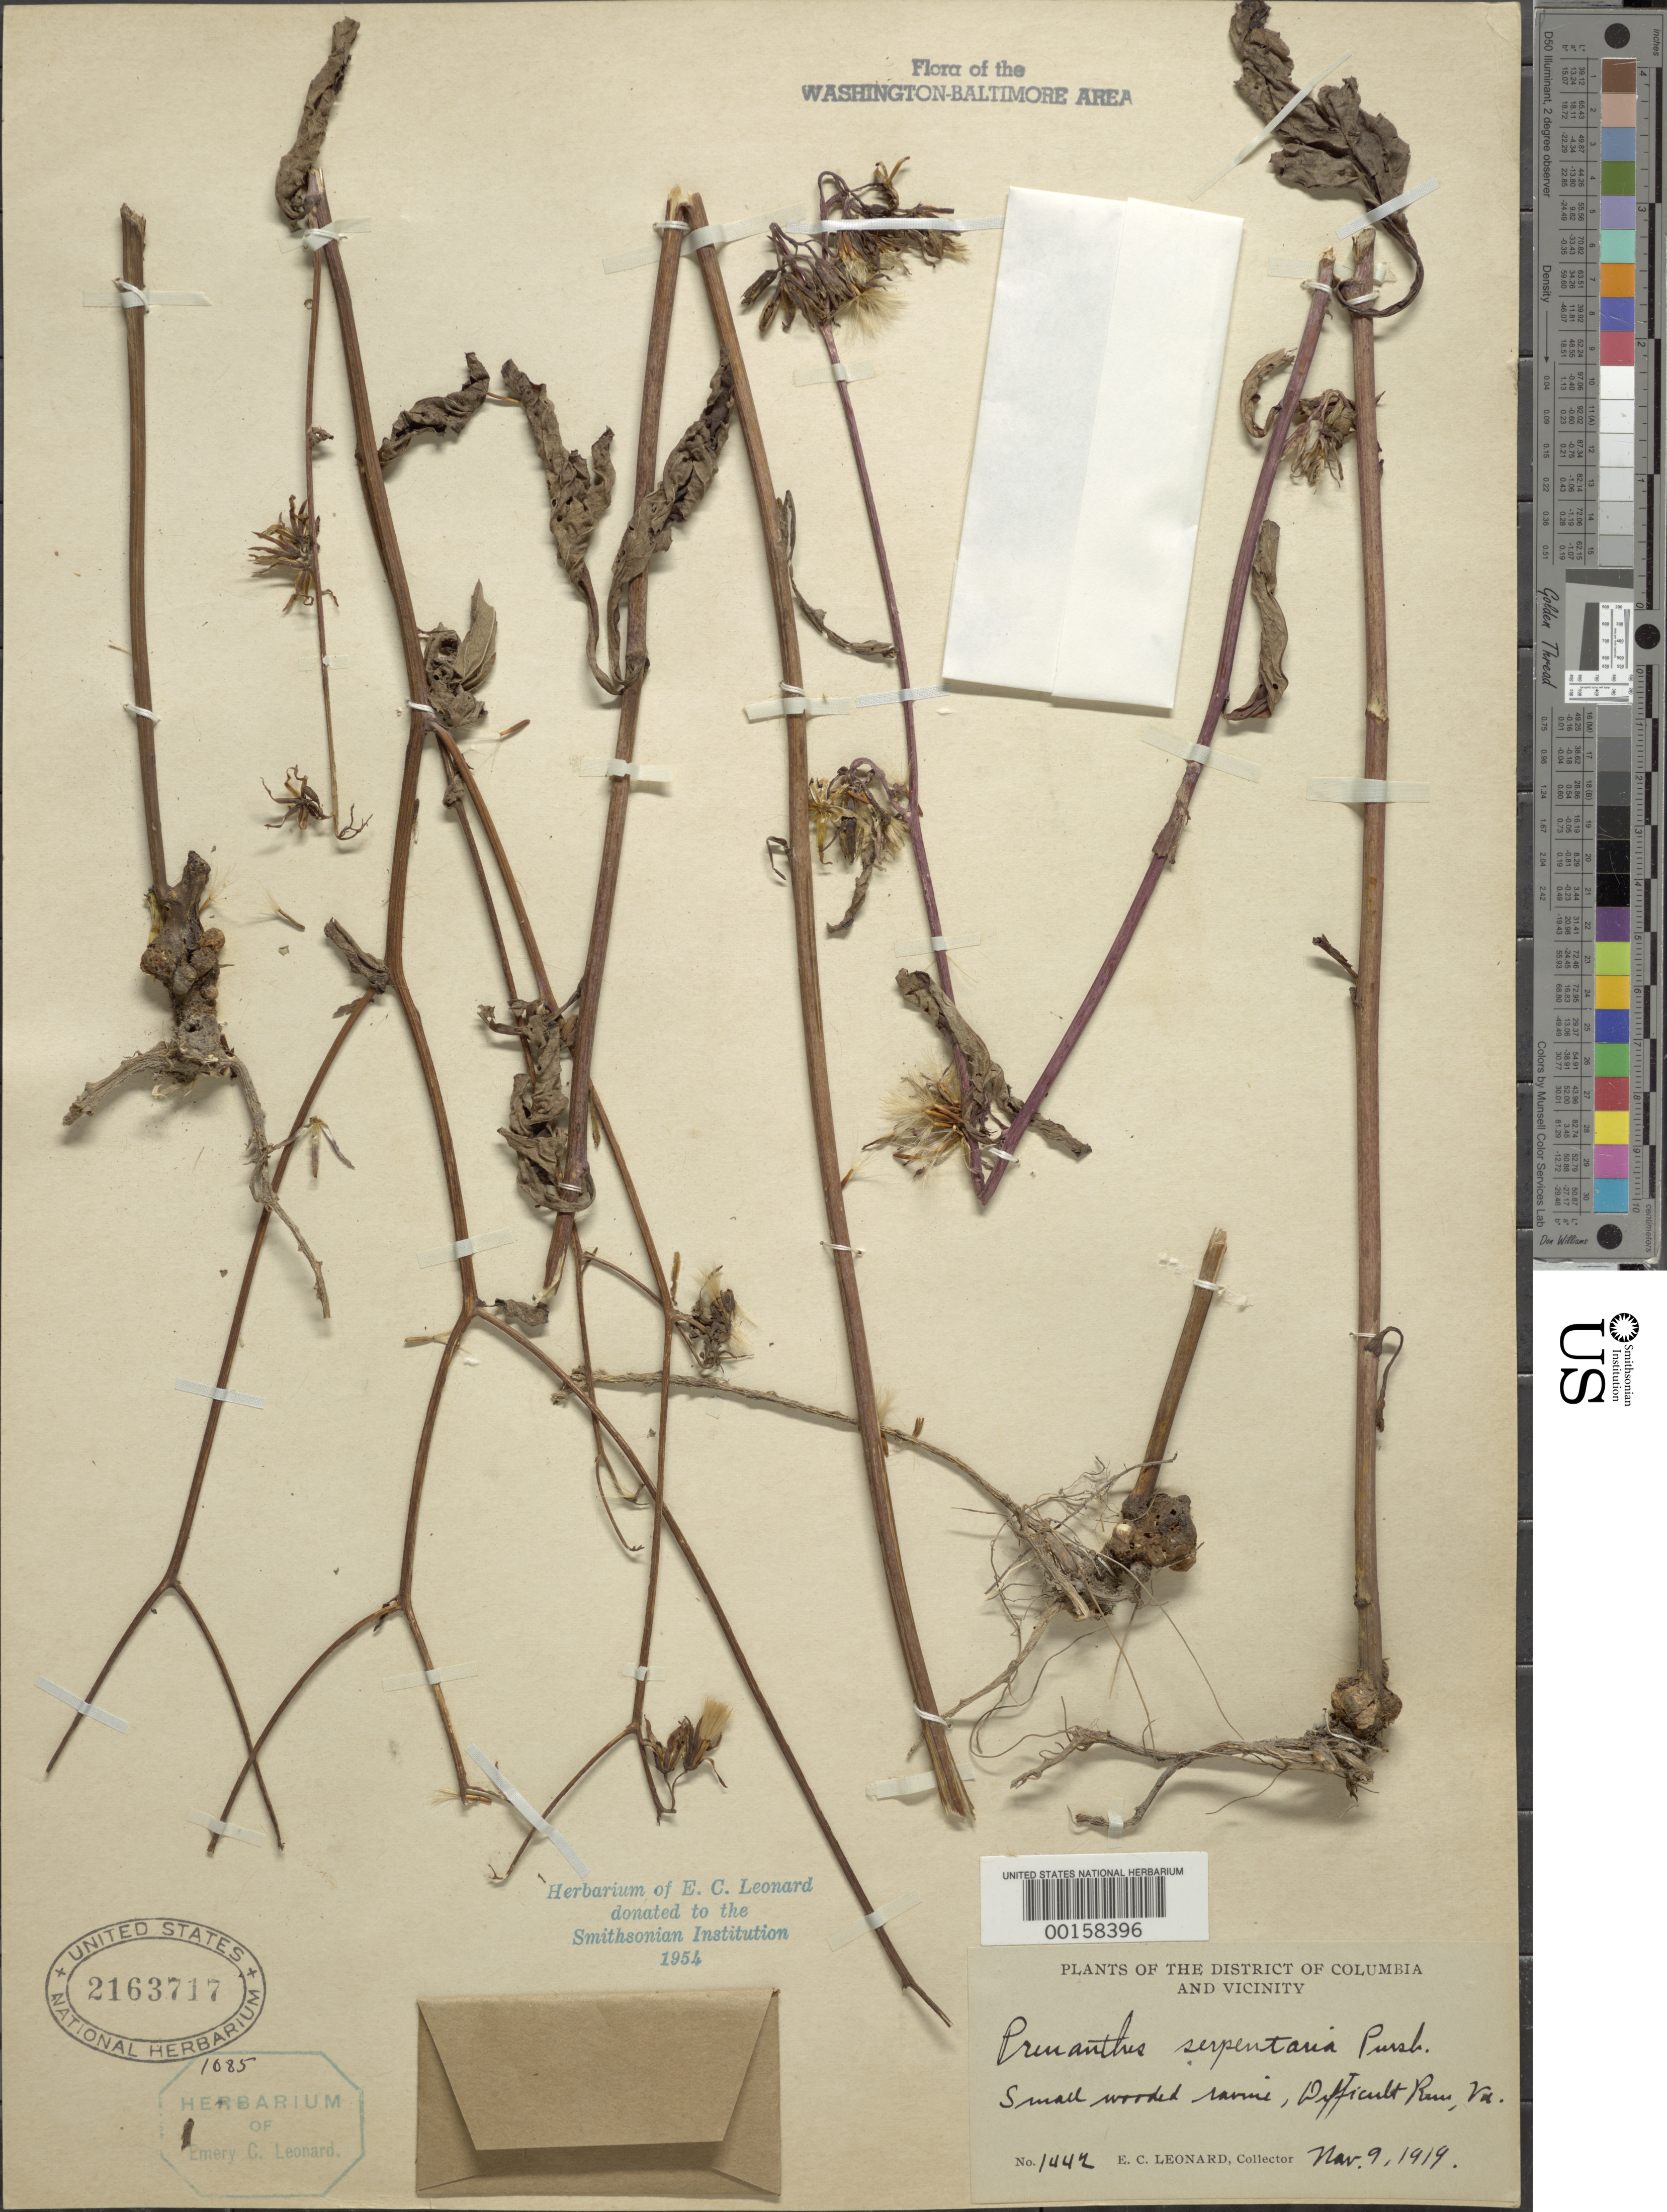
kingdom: Plantae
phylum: Tracheophyta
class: Magnoliopsida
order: Asterales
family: Asteraceae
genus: Nabalus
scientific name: Nabalus serpentarius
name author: (Pursh) Hook.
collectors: E. C. Leonard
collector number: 1442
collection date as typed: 09 Nov 1919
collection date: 1919-11-09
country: United States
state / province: Virginia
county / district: Fairfax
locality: Difficult Run C. & O. Canal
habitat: Small wooded ravine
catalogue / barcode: US 2163717